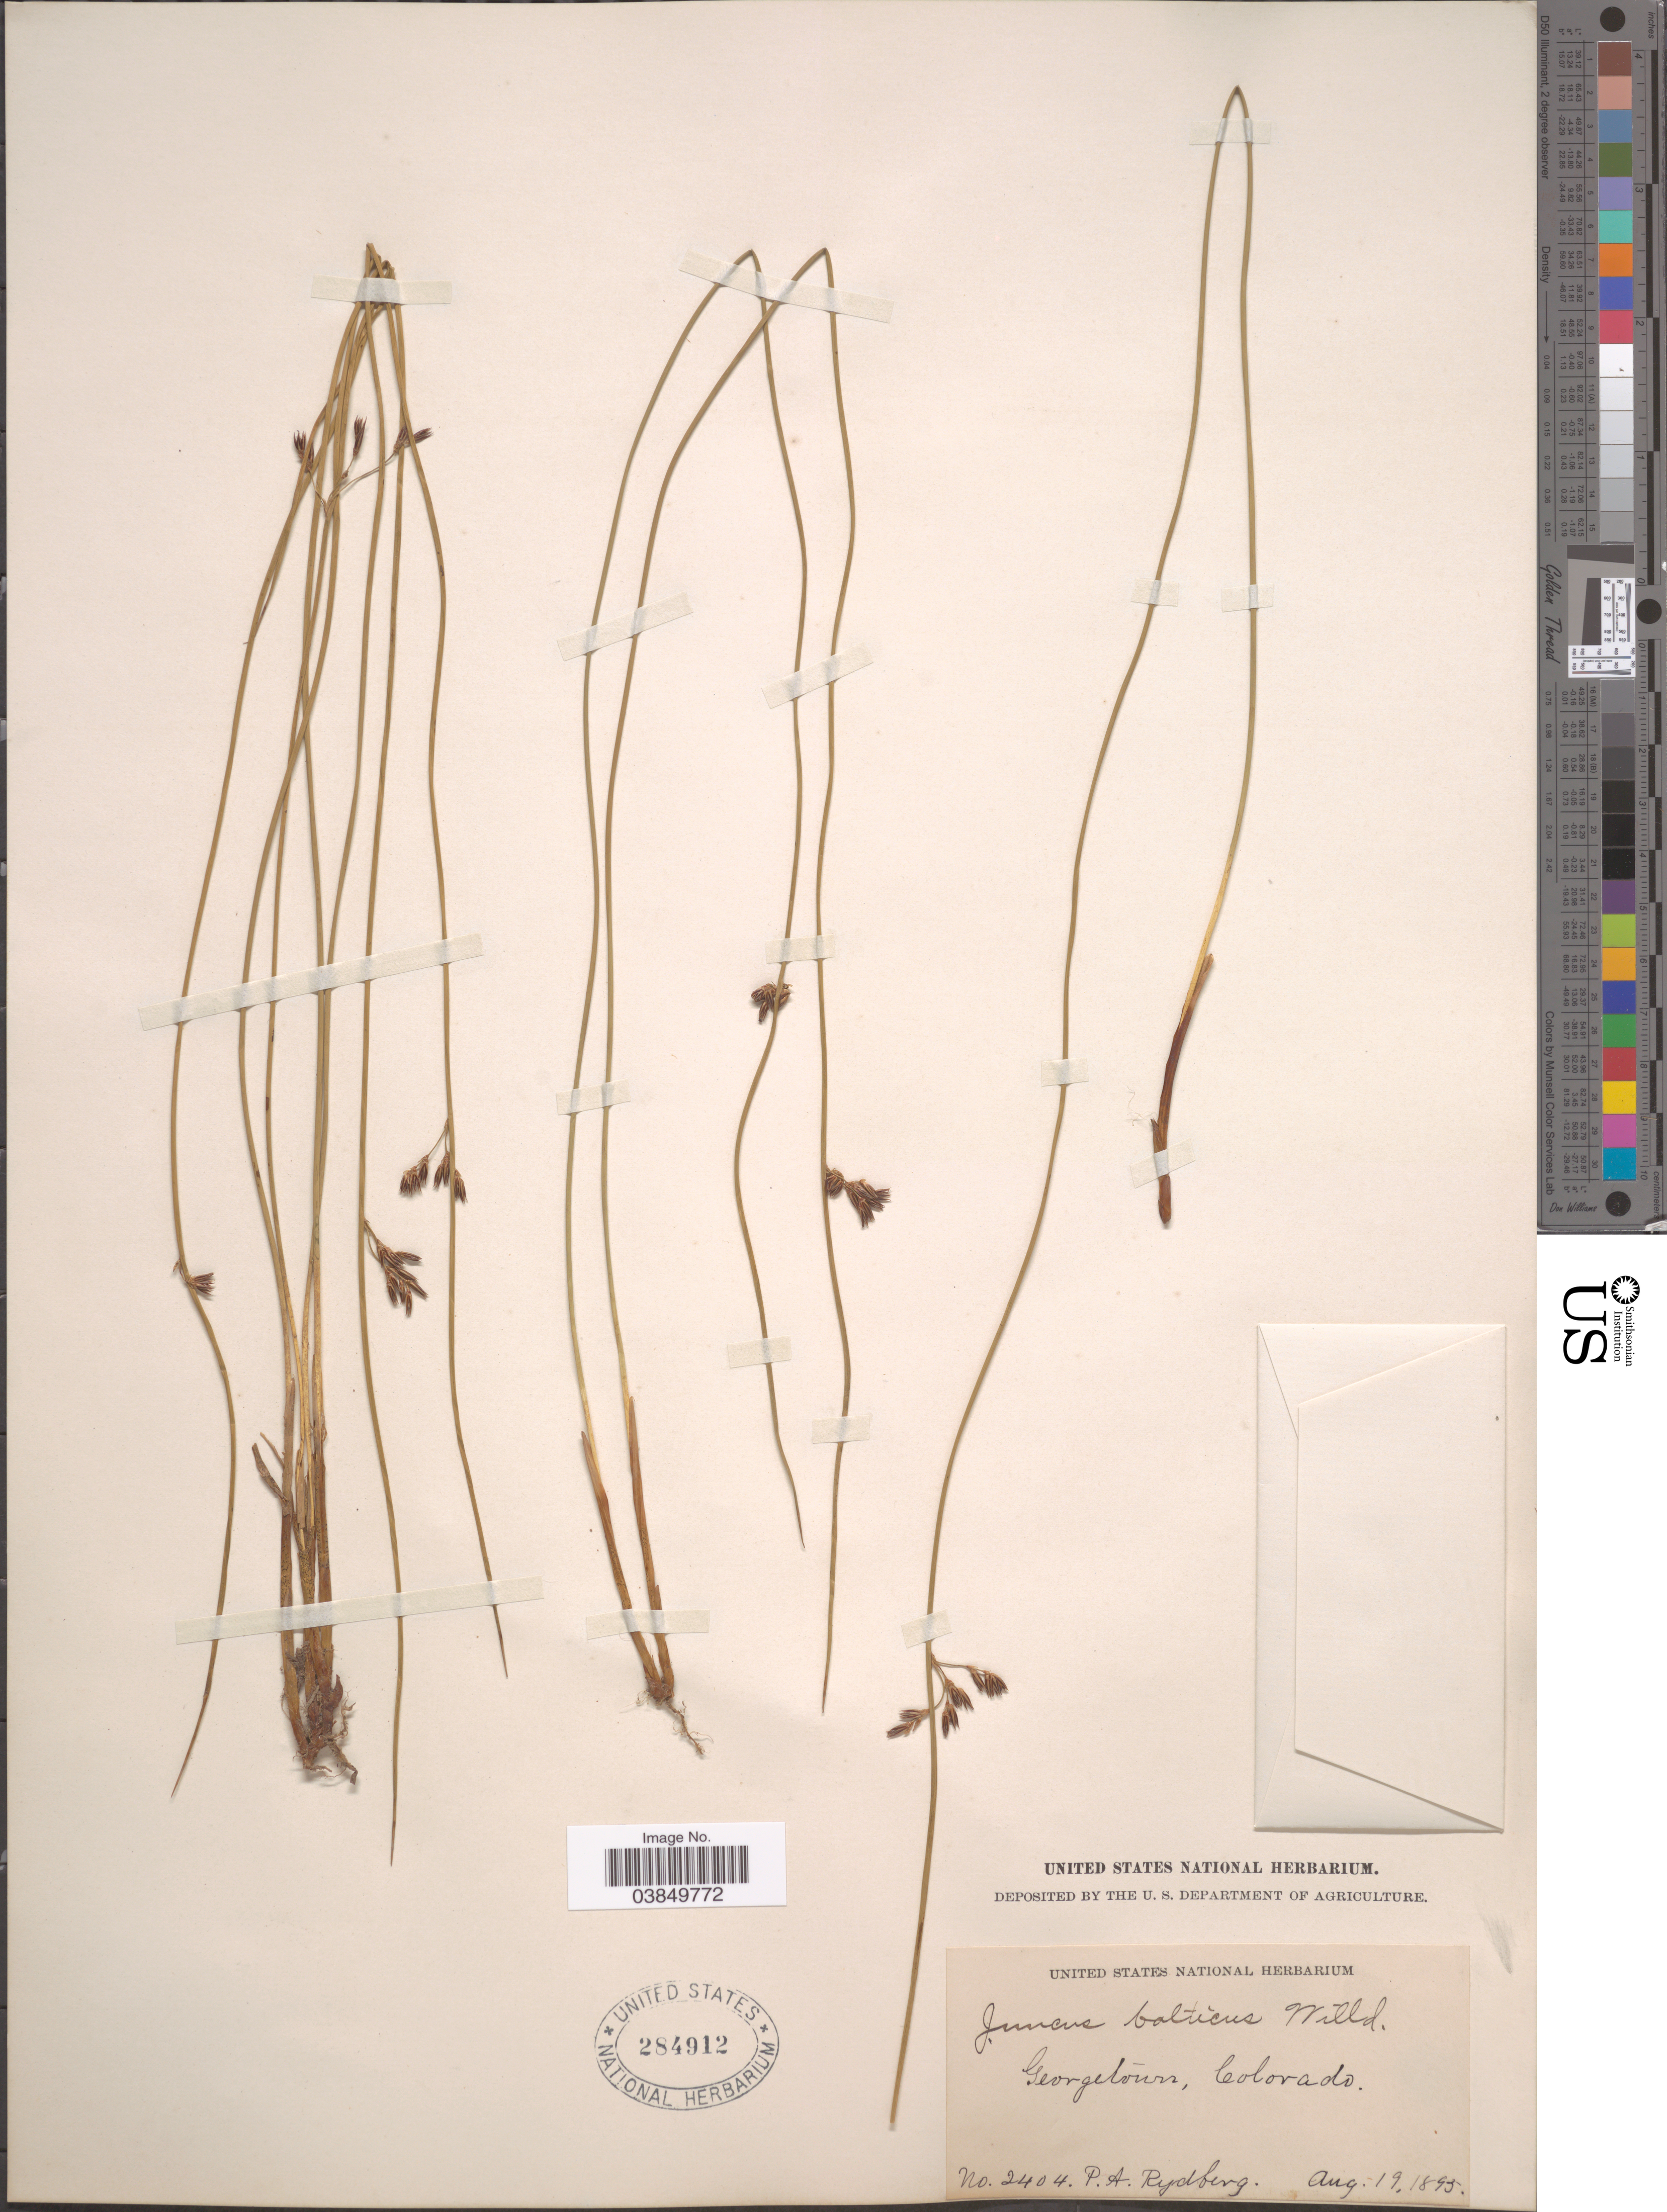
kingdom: Plantae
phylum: Tracheophyta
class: Liliopsida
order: Poales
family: Juncaceae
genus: Juncus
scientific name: Juncus balticus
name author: Willd.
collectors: P. A. Rydberg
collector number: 2404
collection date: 1895-08-19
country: United States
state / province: Colorado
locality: Georgetown.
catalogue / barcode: US 284912